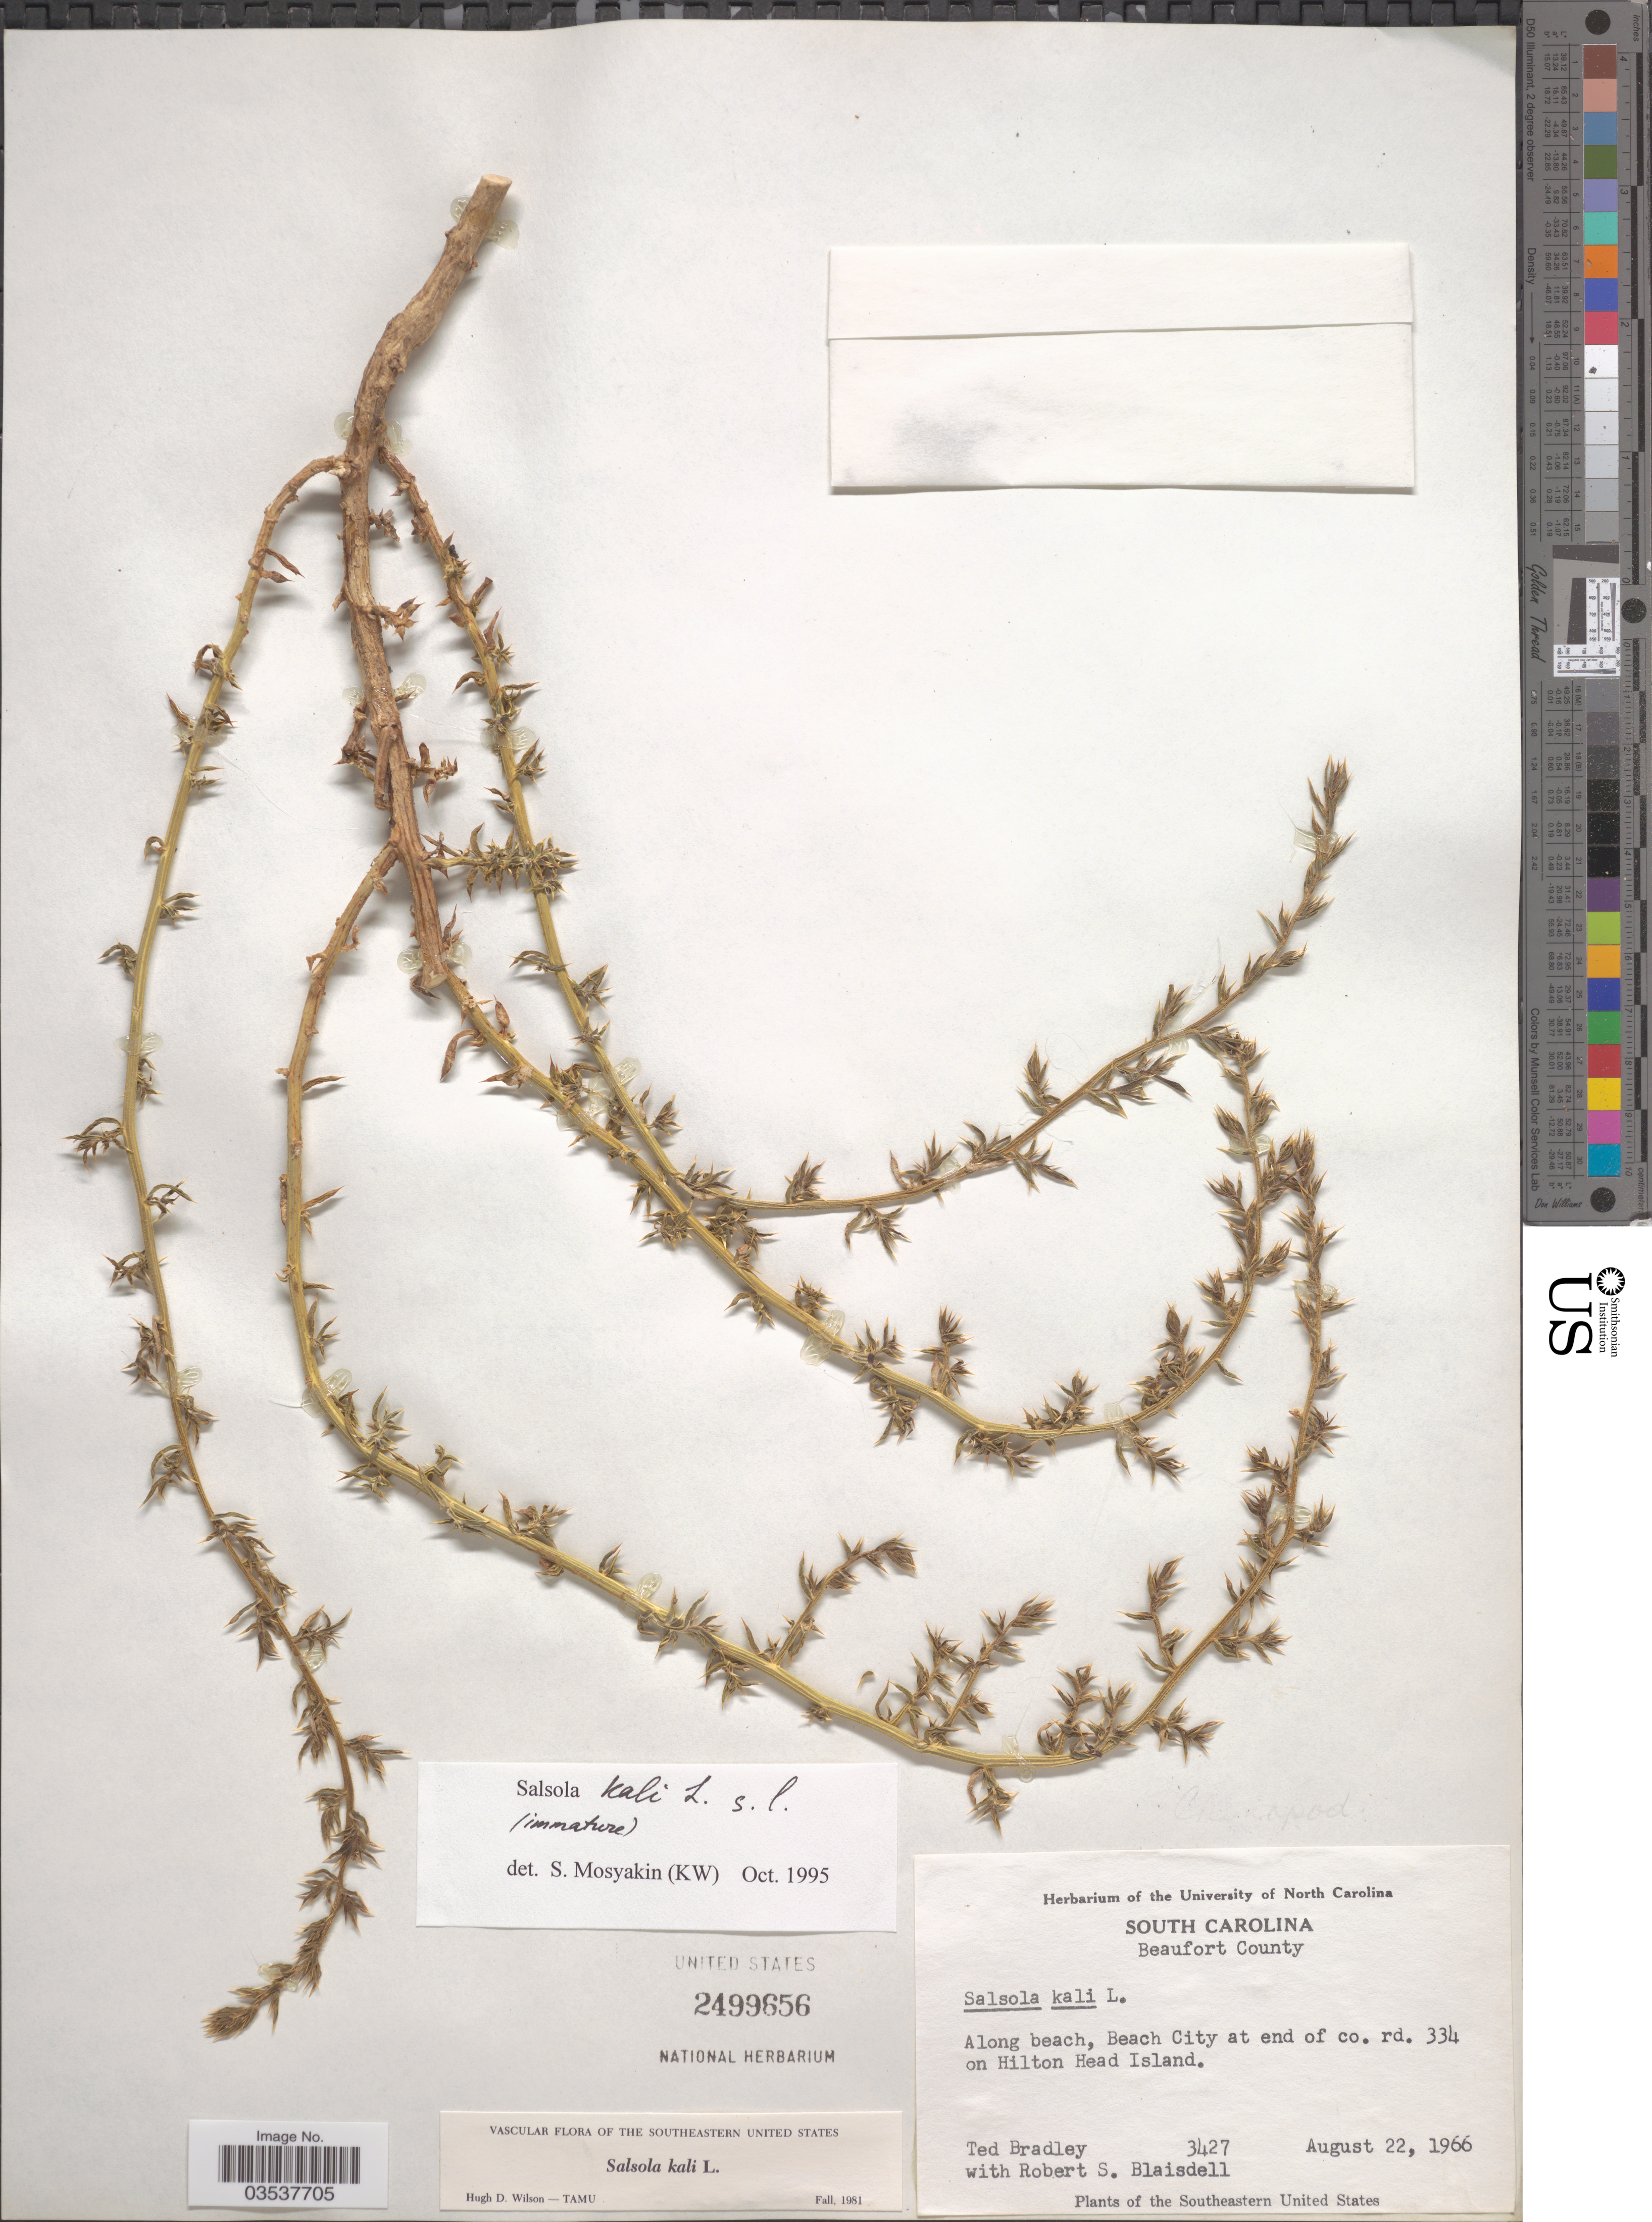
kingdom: Plantae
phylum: Tracheophyta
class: Magnoliopsida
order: Caryophyllales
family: Amaranthaceae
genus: Salsola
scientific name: Salsola kali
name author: L.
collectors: T. Bradley & R. S. Blaisdell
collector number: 3427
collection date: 1966-08-22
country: United States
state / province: South Carolina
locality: Beaufort County. Along beach, Beach City at end of co. rd. 334 on Hilton Head Island.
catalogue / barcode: US 2499656